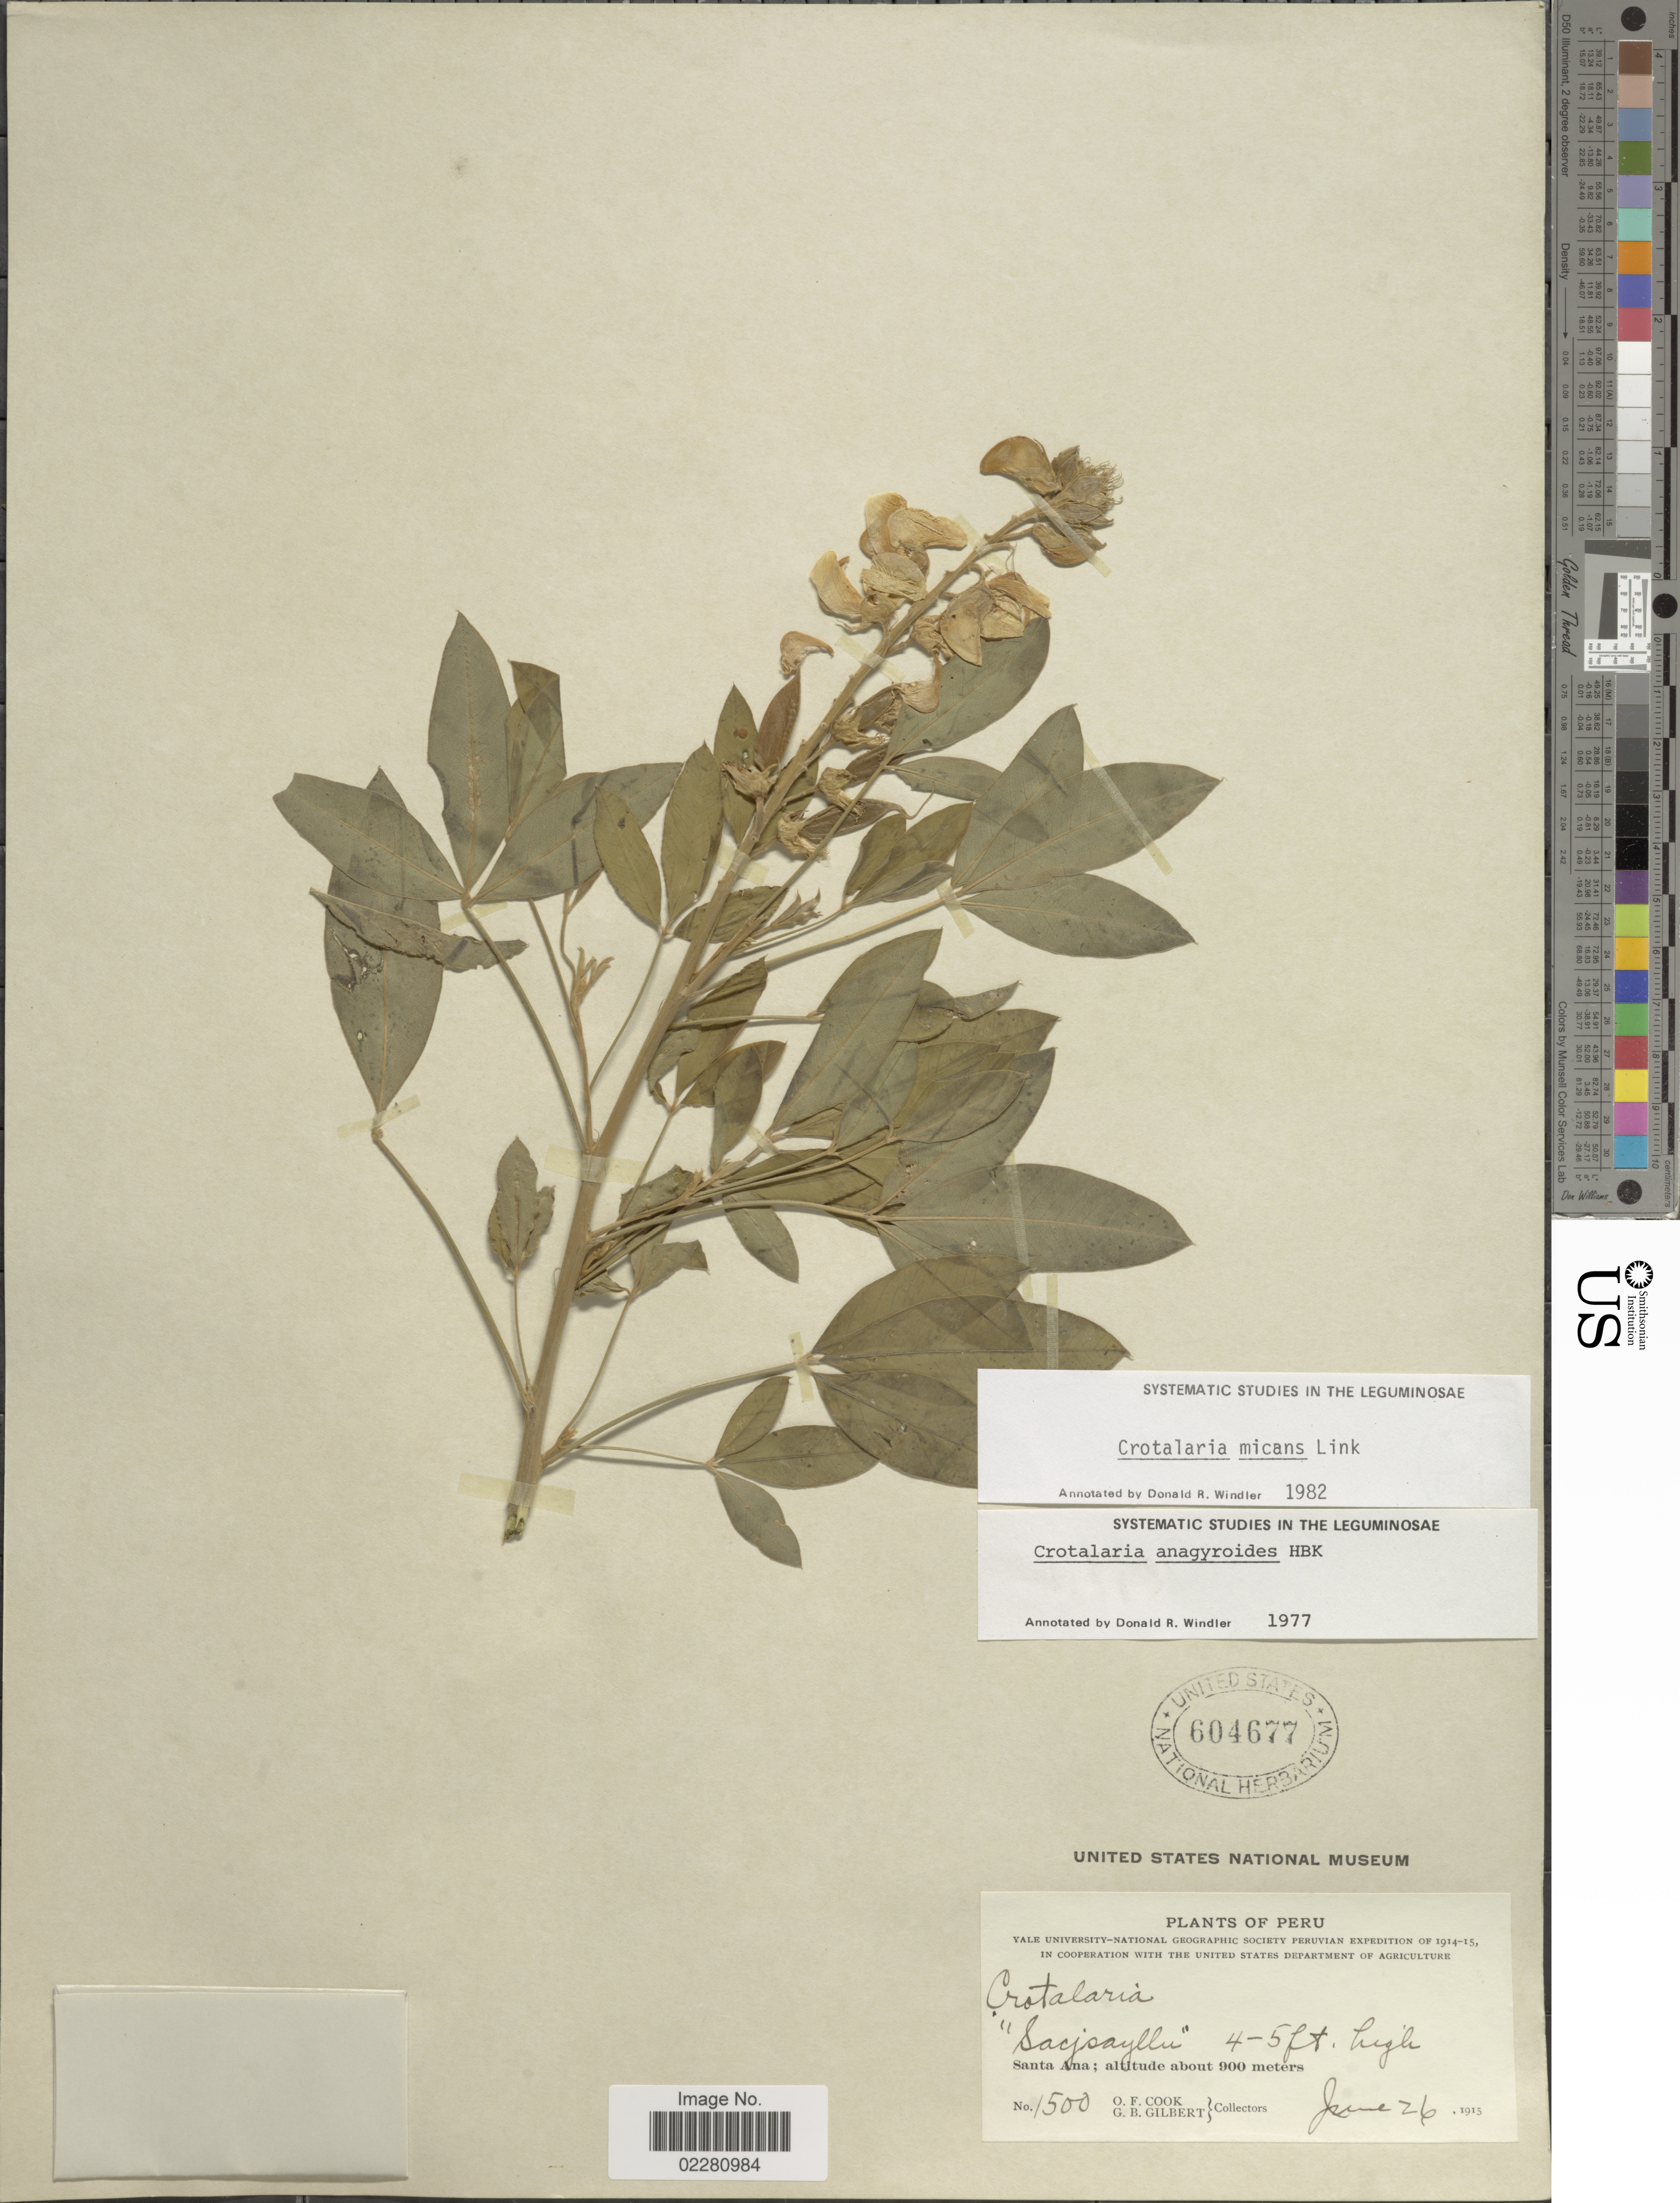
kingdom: Plantae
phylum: Tracheophyta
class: Magnoliopsida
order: Fabales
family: Fabaceae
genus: Crotalaria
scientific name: Crotalaria micans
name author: Link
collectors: O. F. Cook & G. B. Gilbert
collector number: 1500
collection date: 1915-06-26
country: Peru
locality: Santa Ana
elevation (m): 900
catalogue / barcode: US 604677